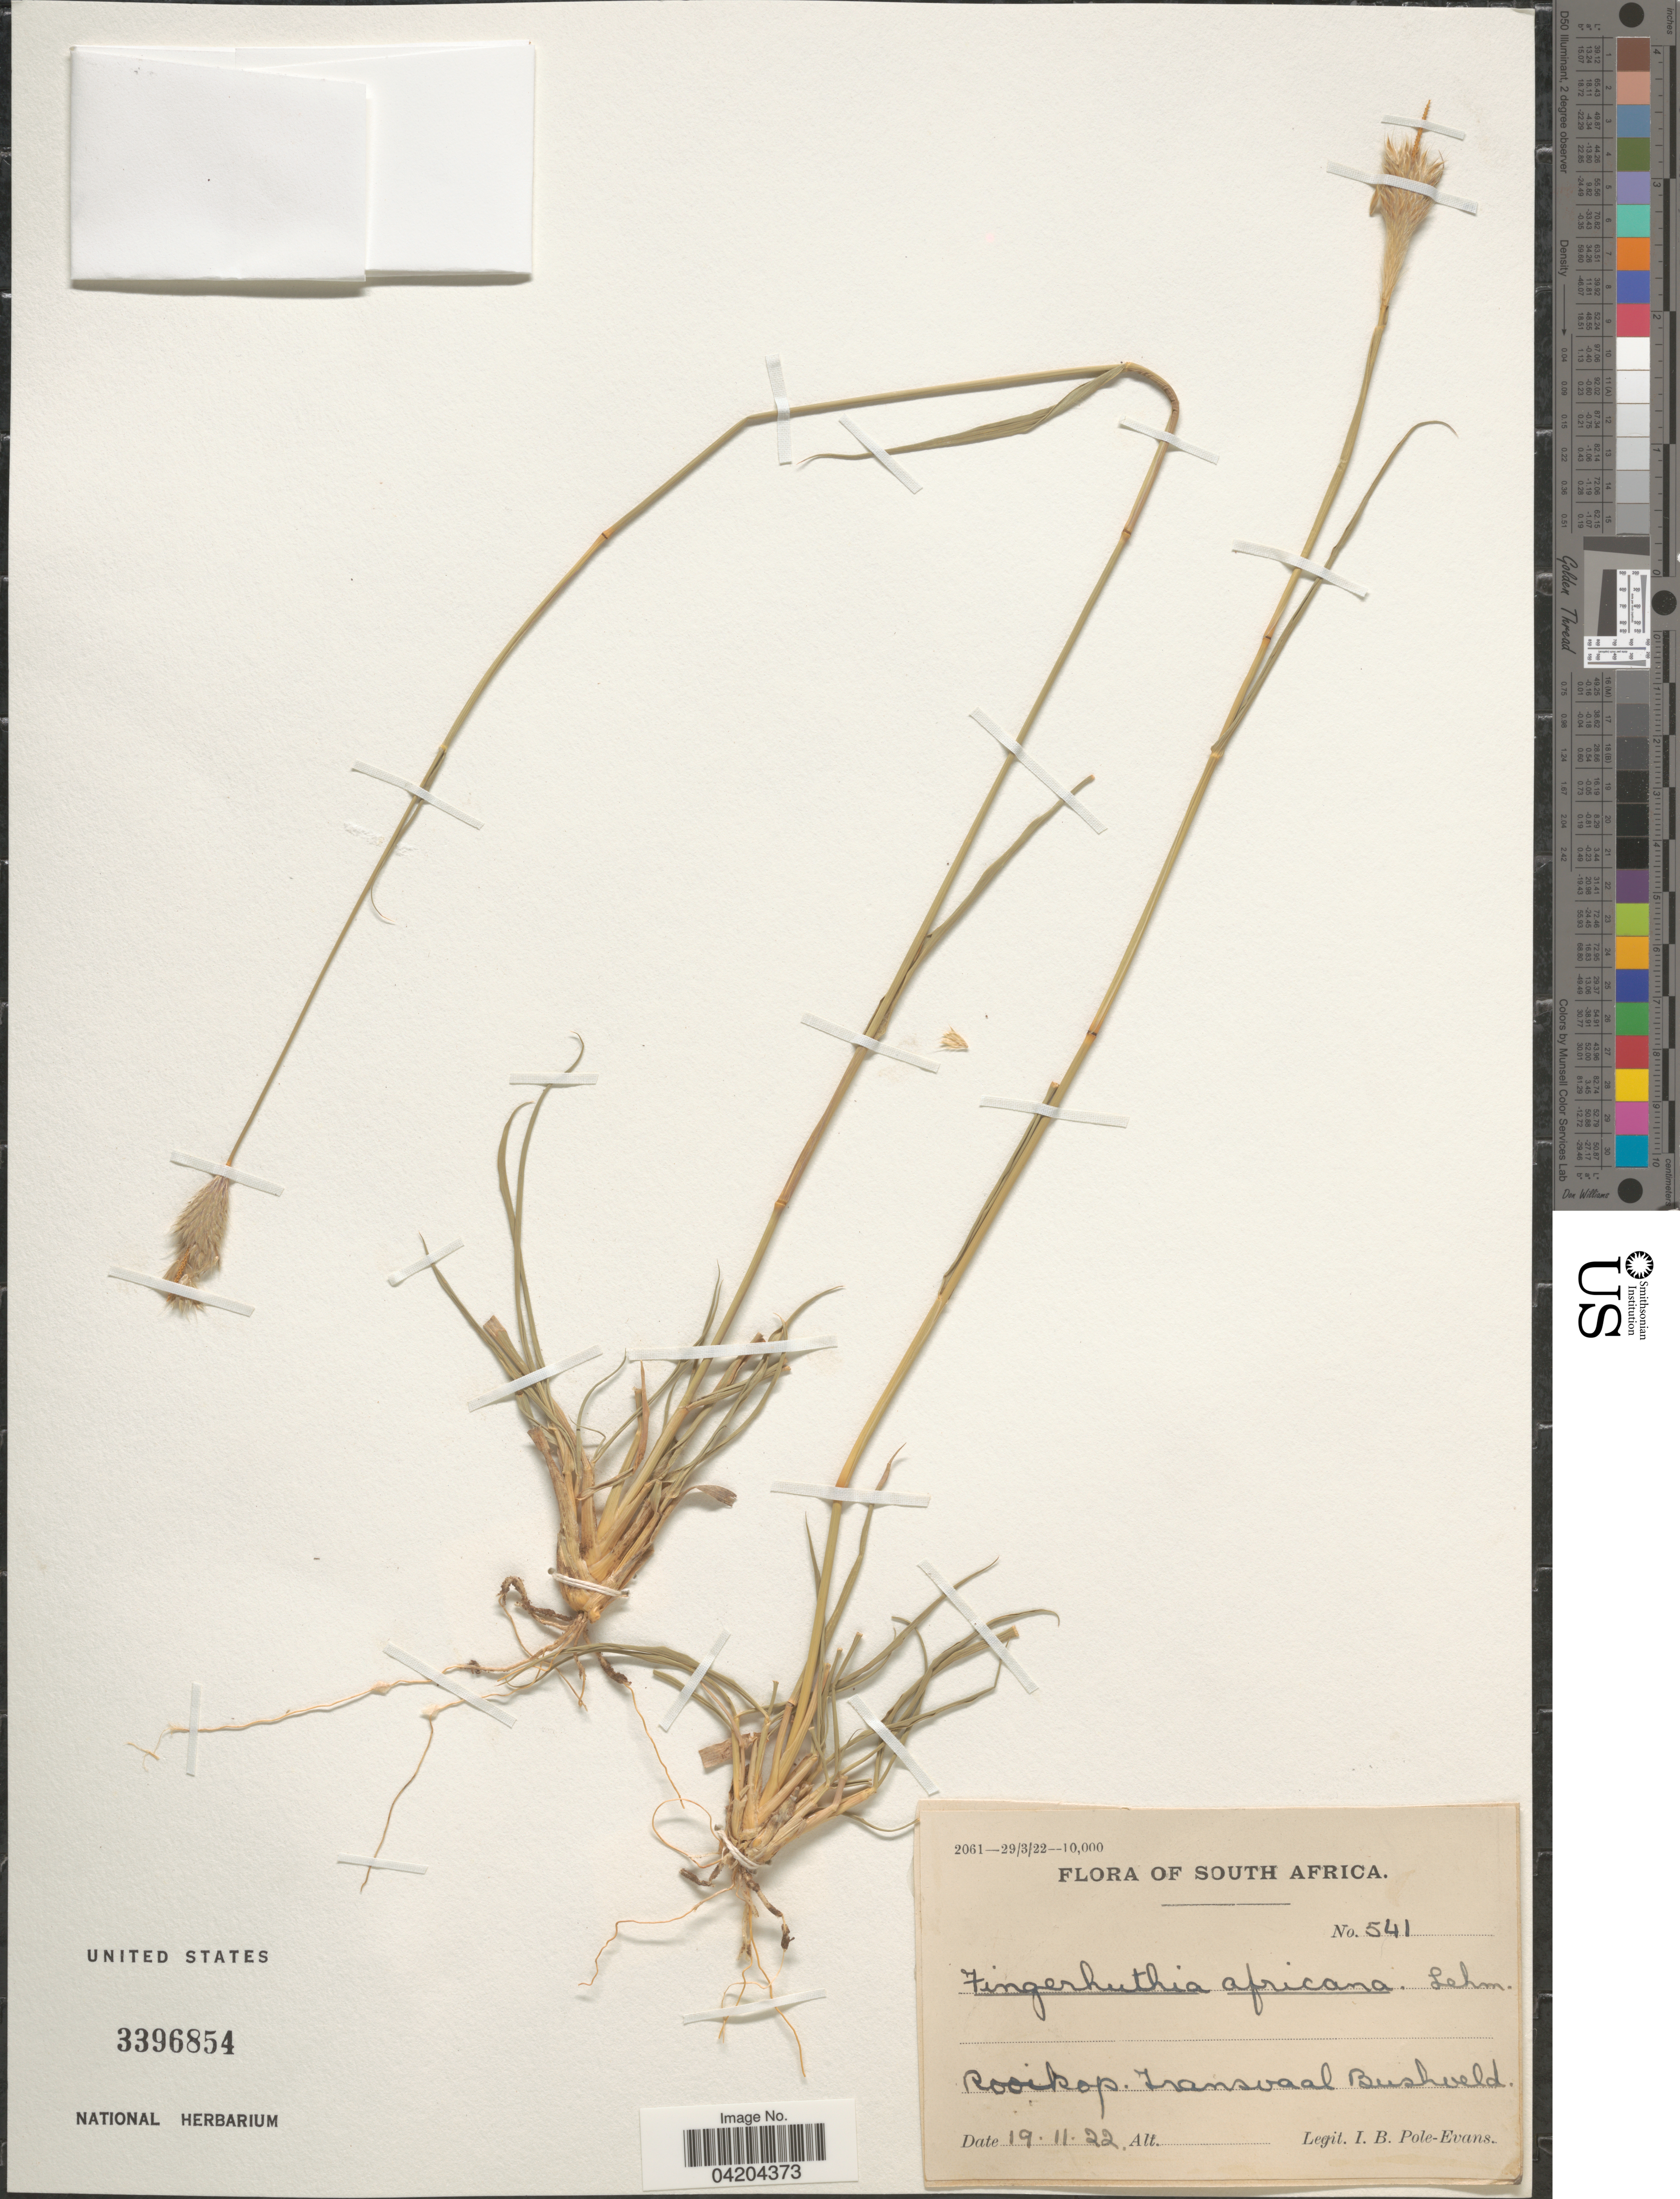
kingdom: Plantae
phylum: Tracheophyta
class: Liliopsida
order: Poales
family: Poaceae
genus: Fingerhuthia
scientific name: Fingerhuthia africana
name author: Nees ex Lehm.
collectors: I. B. Pole-Evans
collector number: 541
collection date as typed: Transcribed d/m/y: 19/11/22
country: South Africa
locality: Rooikop. Transvaal Bushveld.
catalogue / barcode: US 3396854